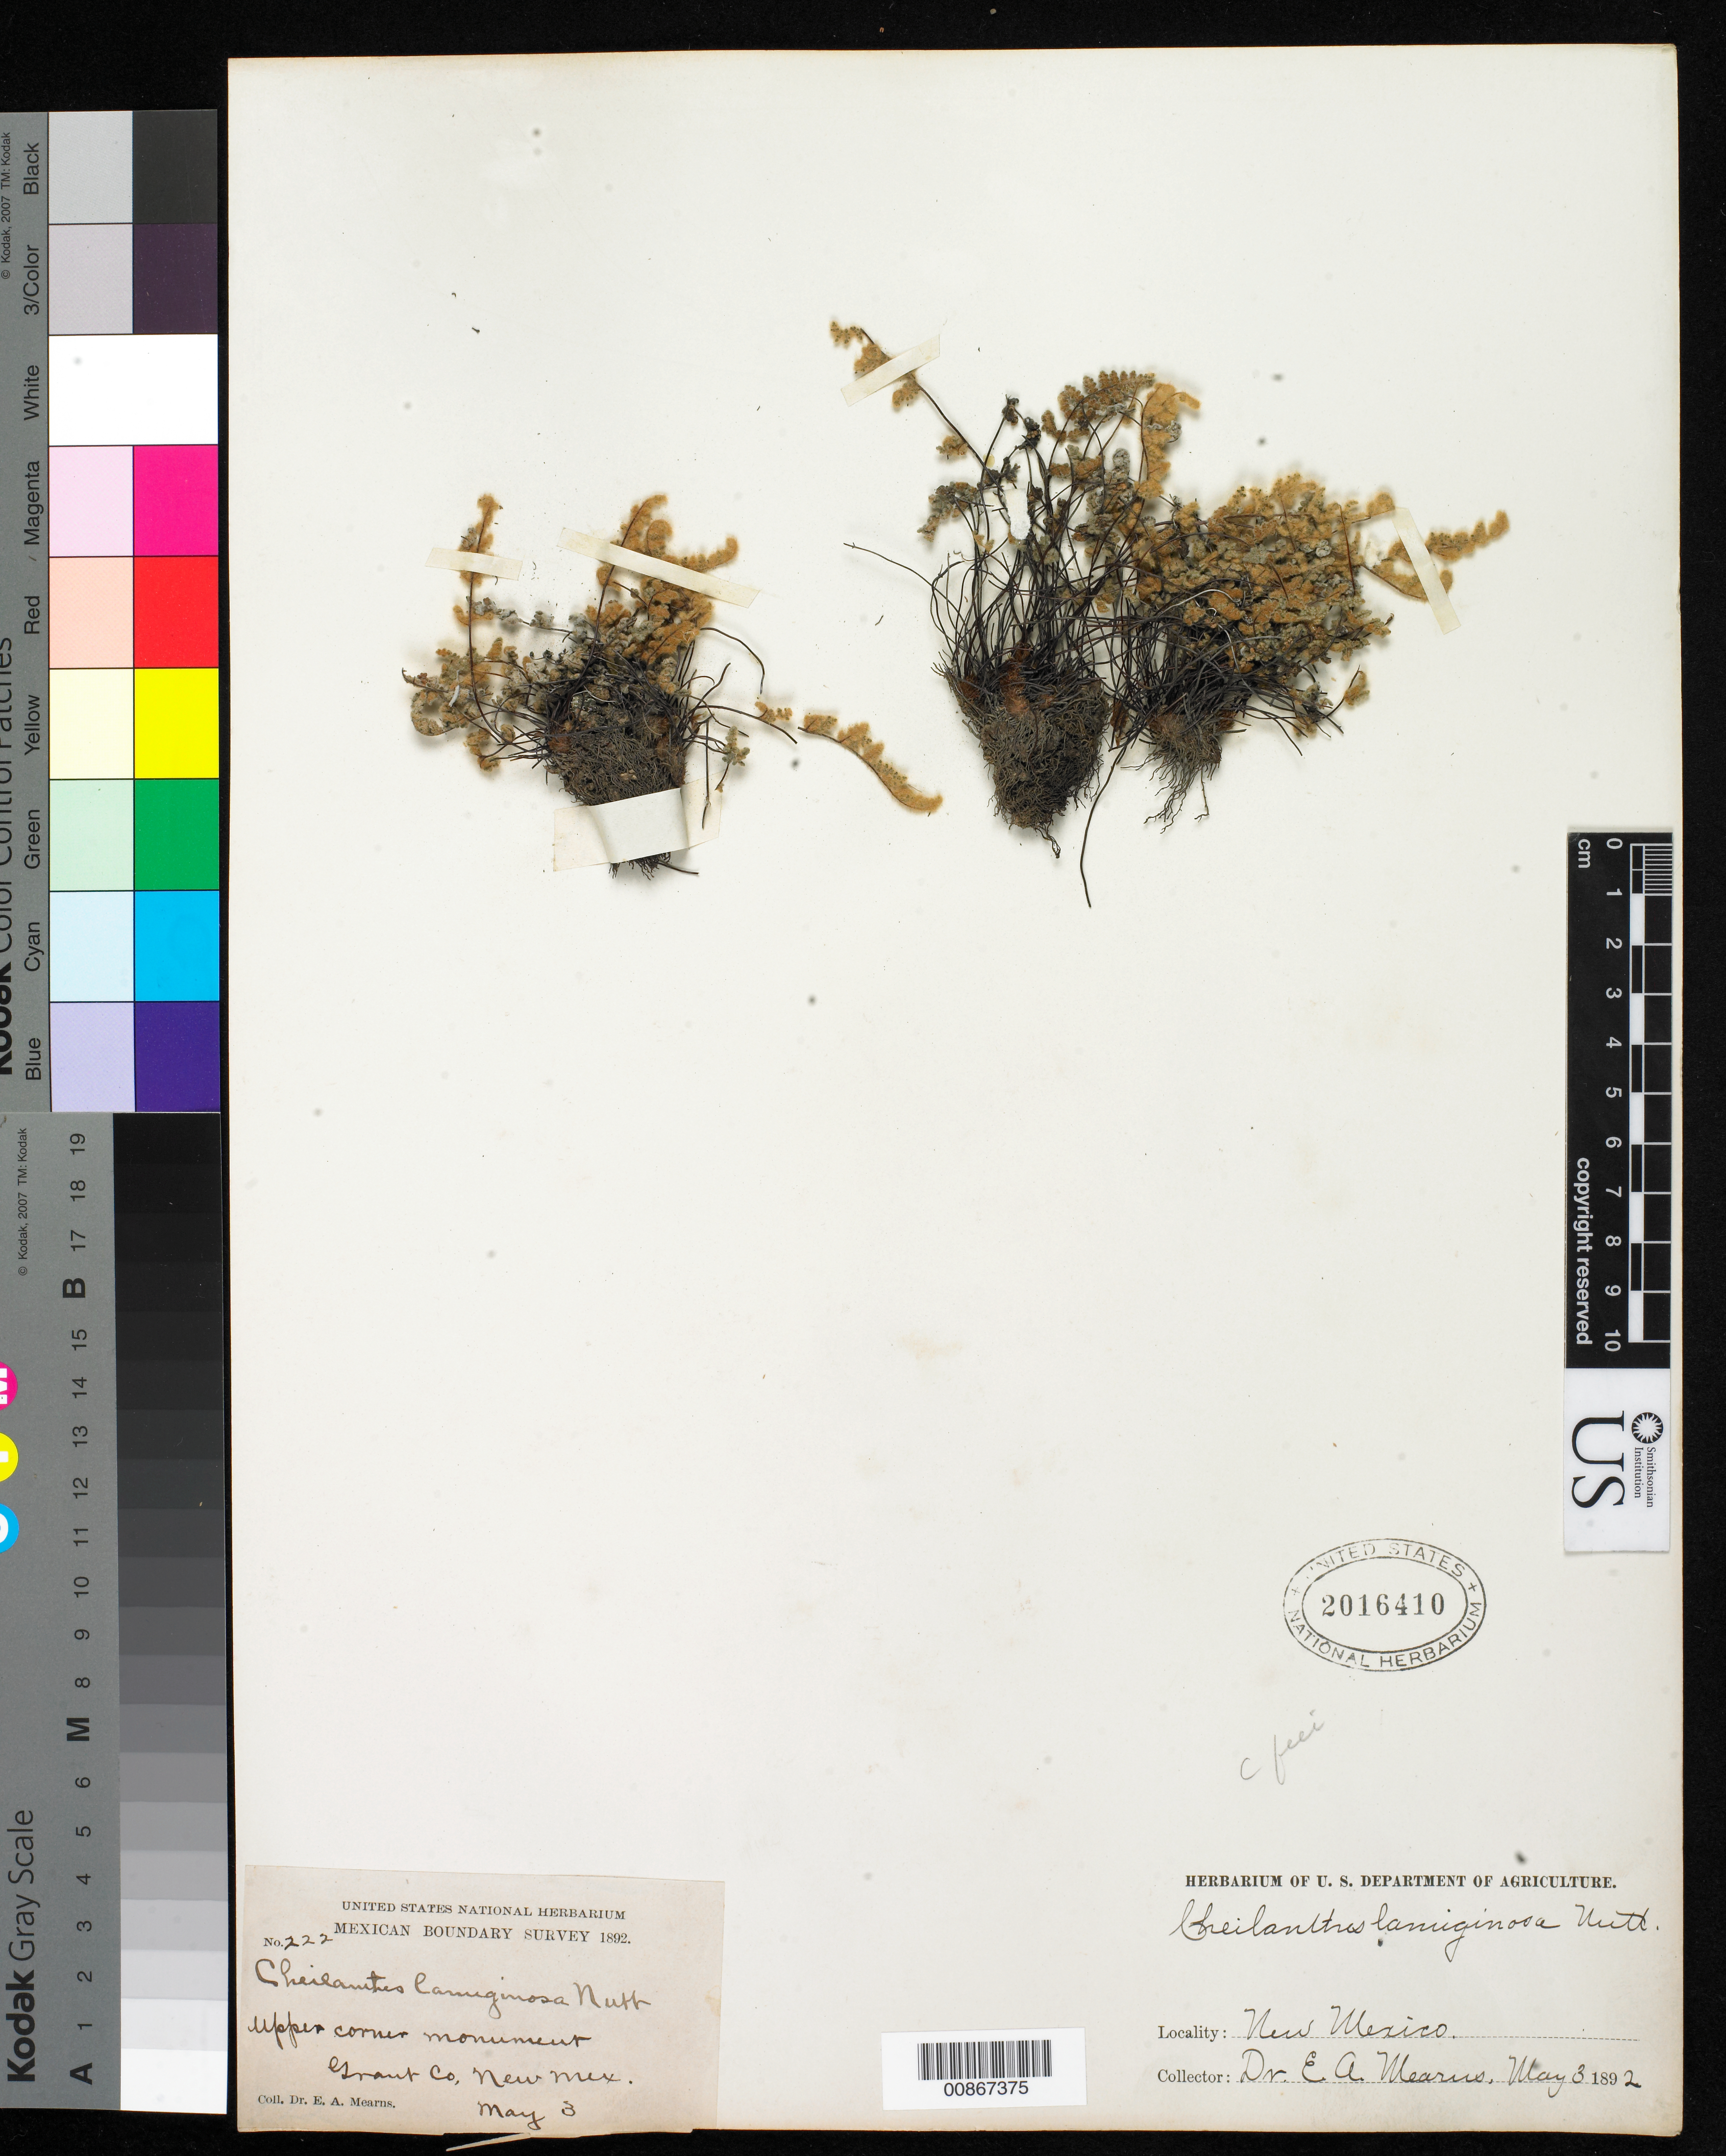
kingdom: Plantae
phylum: Tracheophyta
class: Polypodiopsida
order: Polypodiales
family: Pteridaceae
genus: Myriopteris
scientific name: Myriopteris gracilis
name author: Fée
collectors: E. A. Mearns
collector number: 222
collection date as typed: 03 May 1892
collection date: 1892-05-03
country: United States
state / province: New Mexico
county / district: Grant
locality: Upper corner monument, Grant County, New Mexico.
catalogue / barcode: US 2016410